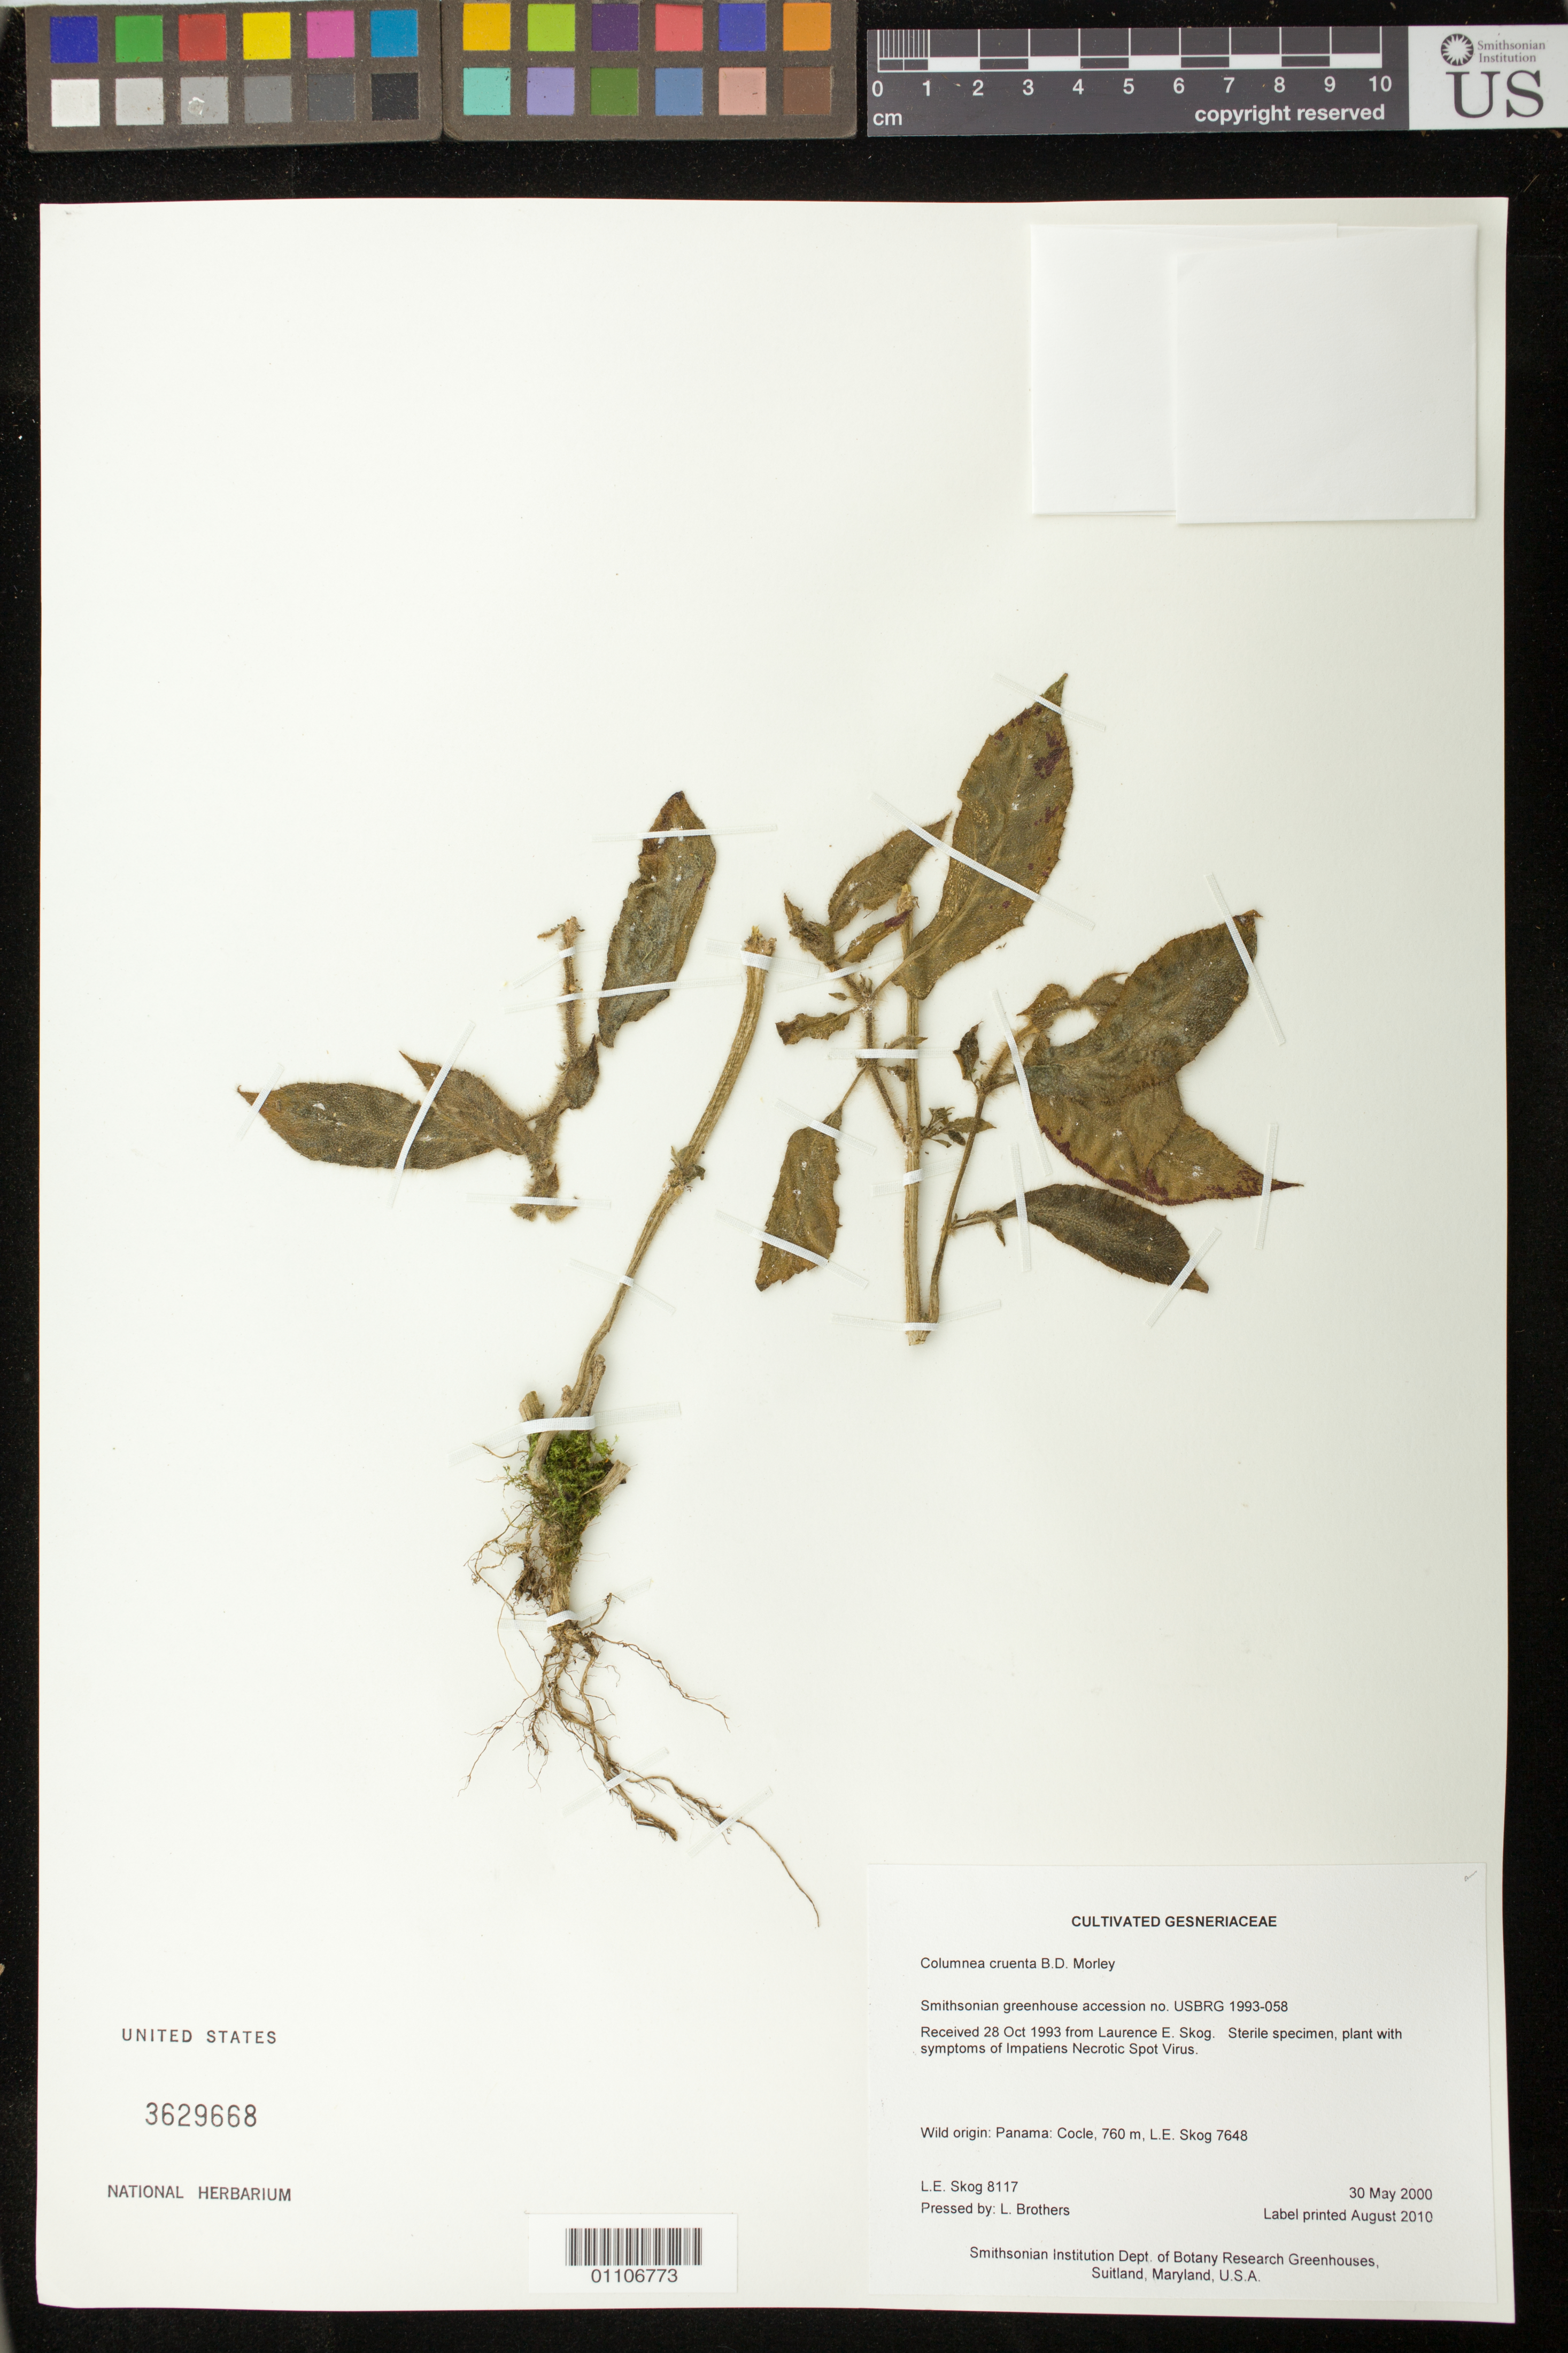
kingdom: Plantae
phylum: Tracheophyta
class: Magnoliopsida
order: Lamiales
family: Gesneriaceae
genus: Columnea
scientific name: Columnea cruenta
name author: B.D. Morley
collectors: L. E. Skog & L. Brothers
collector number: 8117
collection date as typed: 30 May 2000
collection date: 2000-05-30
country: Panama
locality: Smithsonian Institution Dept. of Botany Research Greenhouses, Suitland, Maryland, U.S.A.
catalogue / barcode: US 3629668